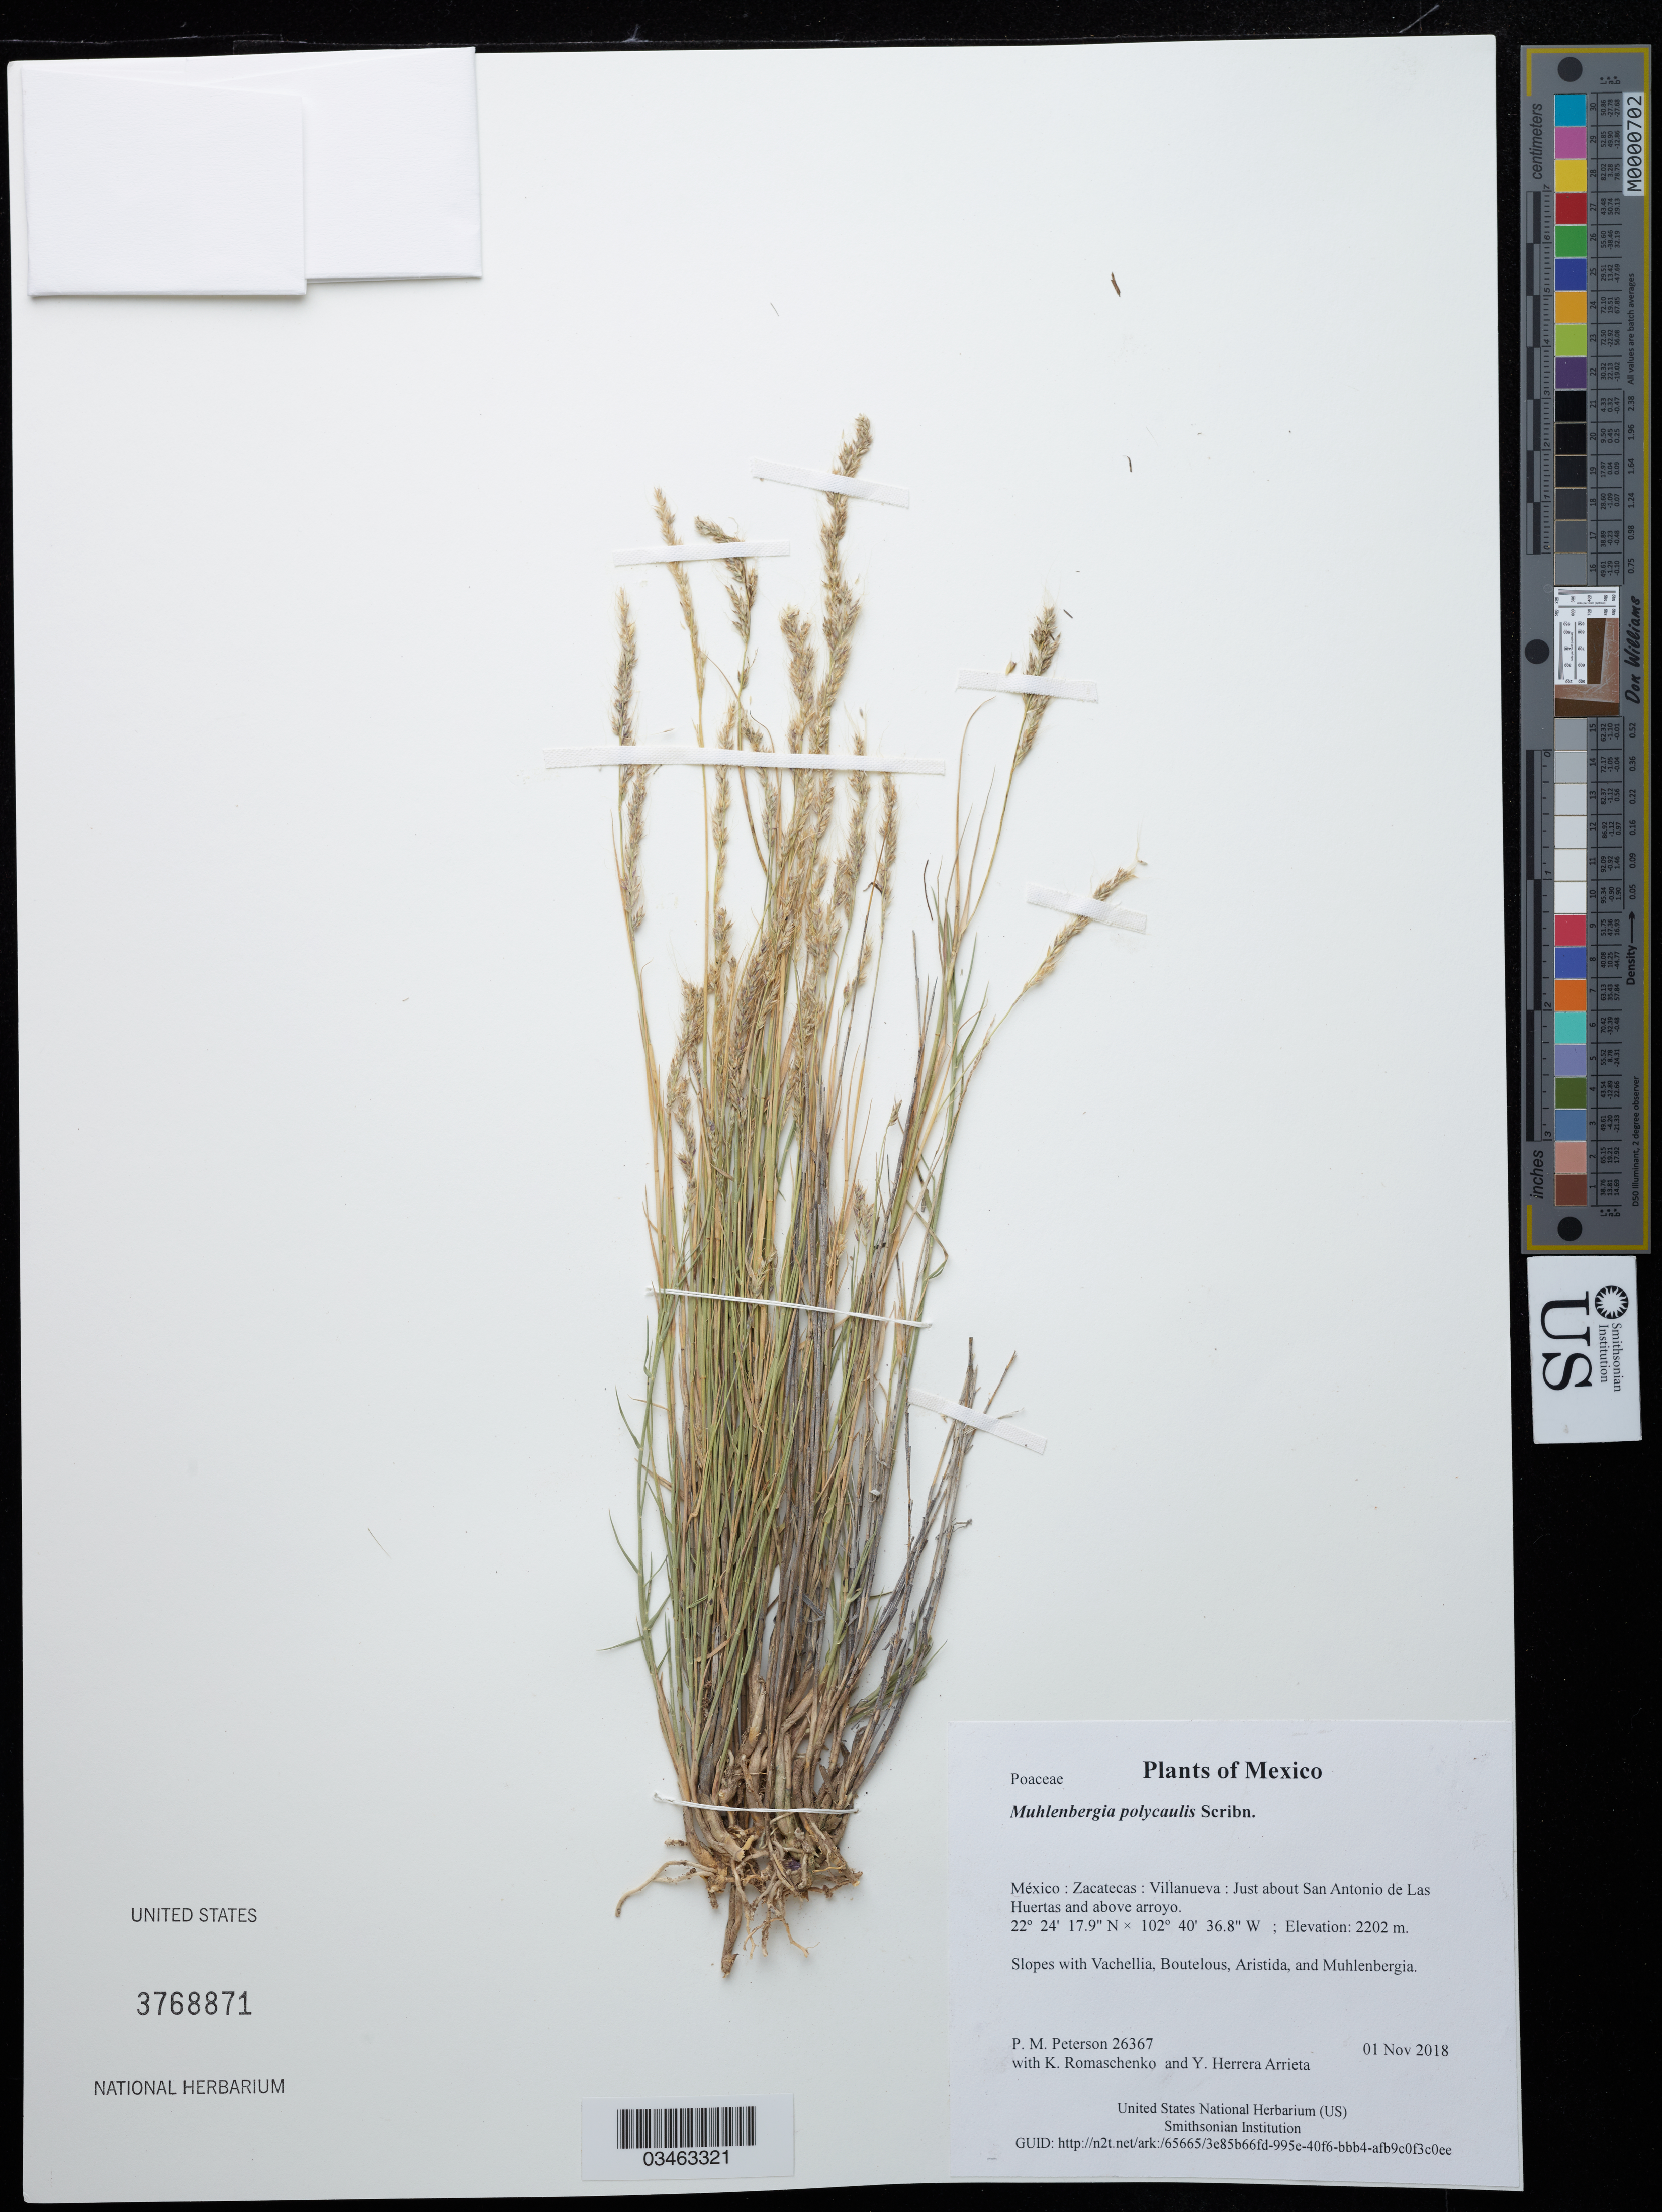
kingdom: Plantae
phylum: Tracheophyta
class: Liliopsida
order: Poales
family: Poaceae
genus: Muhlenbergia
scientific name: Muhlenbergia polycaulis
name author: Scribn.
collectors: P. M. Peterson, K. Romaschenko & Y. Herrera Arrieta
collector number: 26367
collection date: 2018-11-01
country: México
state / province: Zacatecas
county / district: Villanueva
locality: Just about San Antonio de Las Huertas and above arroyo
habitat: Slopes with Vachellia, Boutelous, Aristida, and Muhlenbergia.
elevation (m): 2202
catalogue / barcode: US 3768871